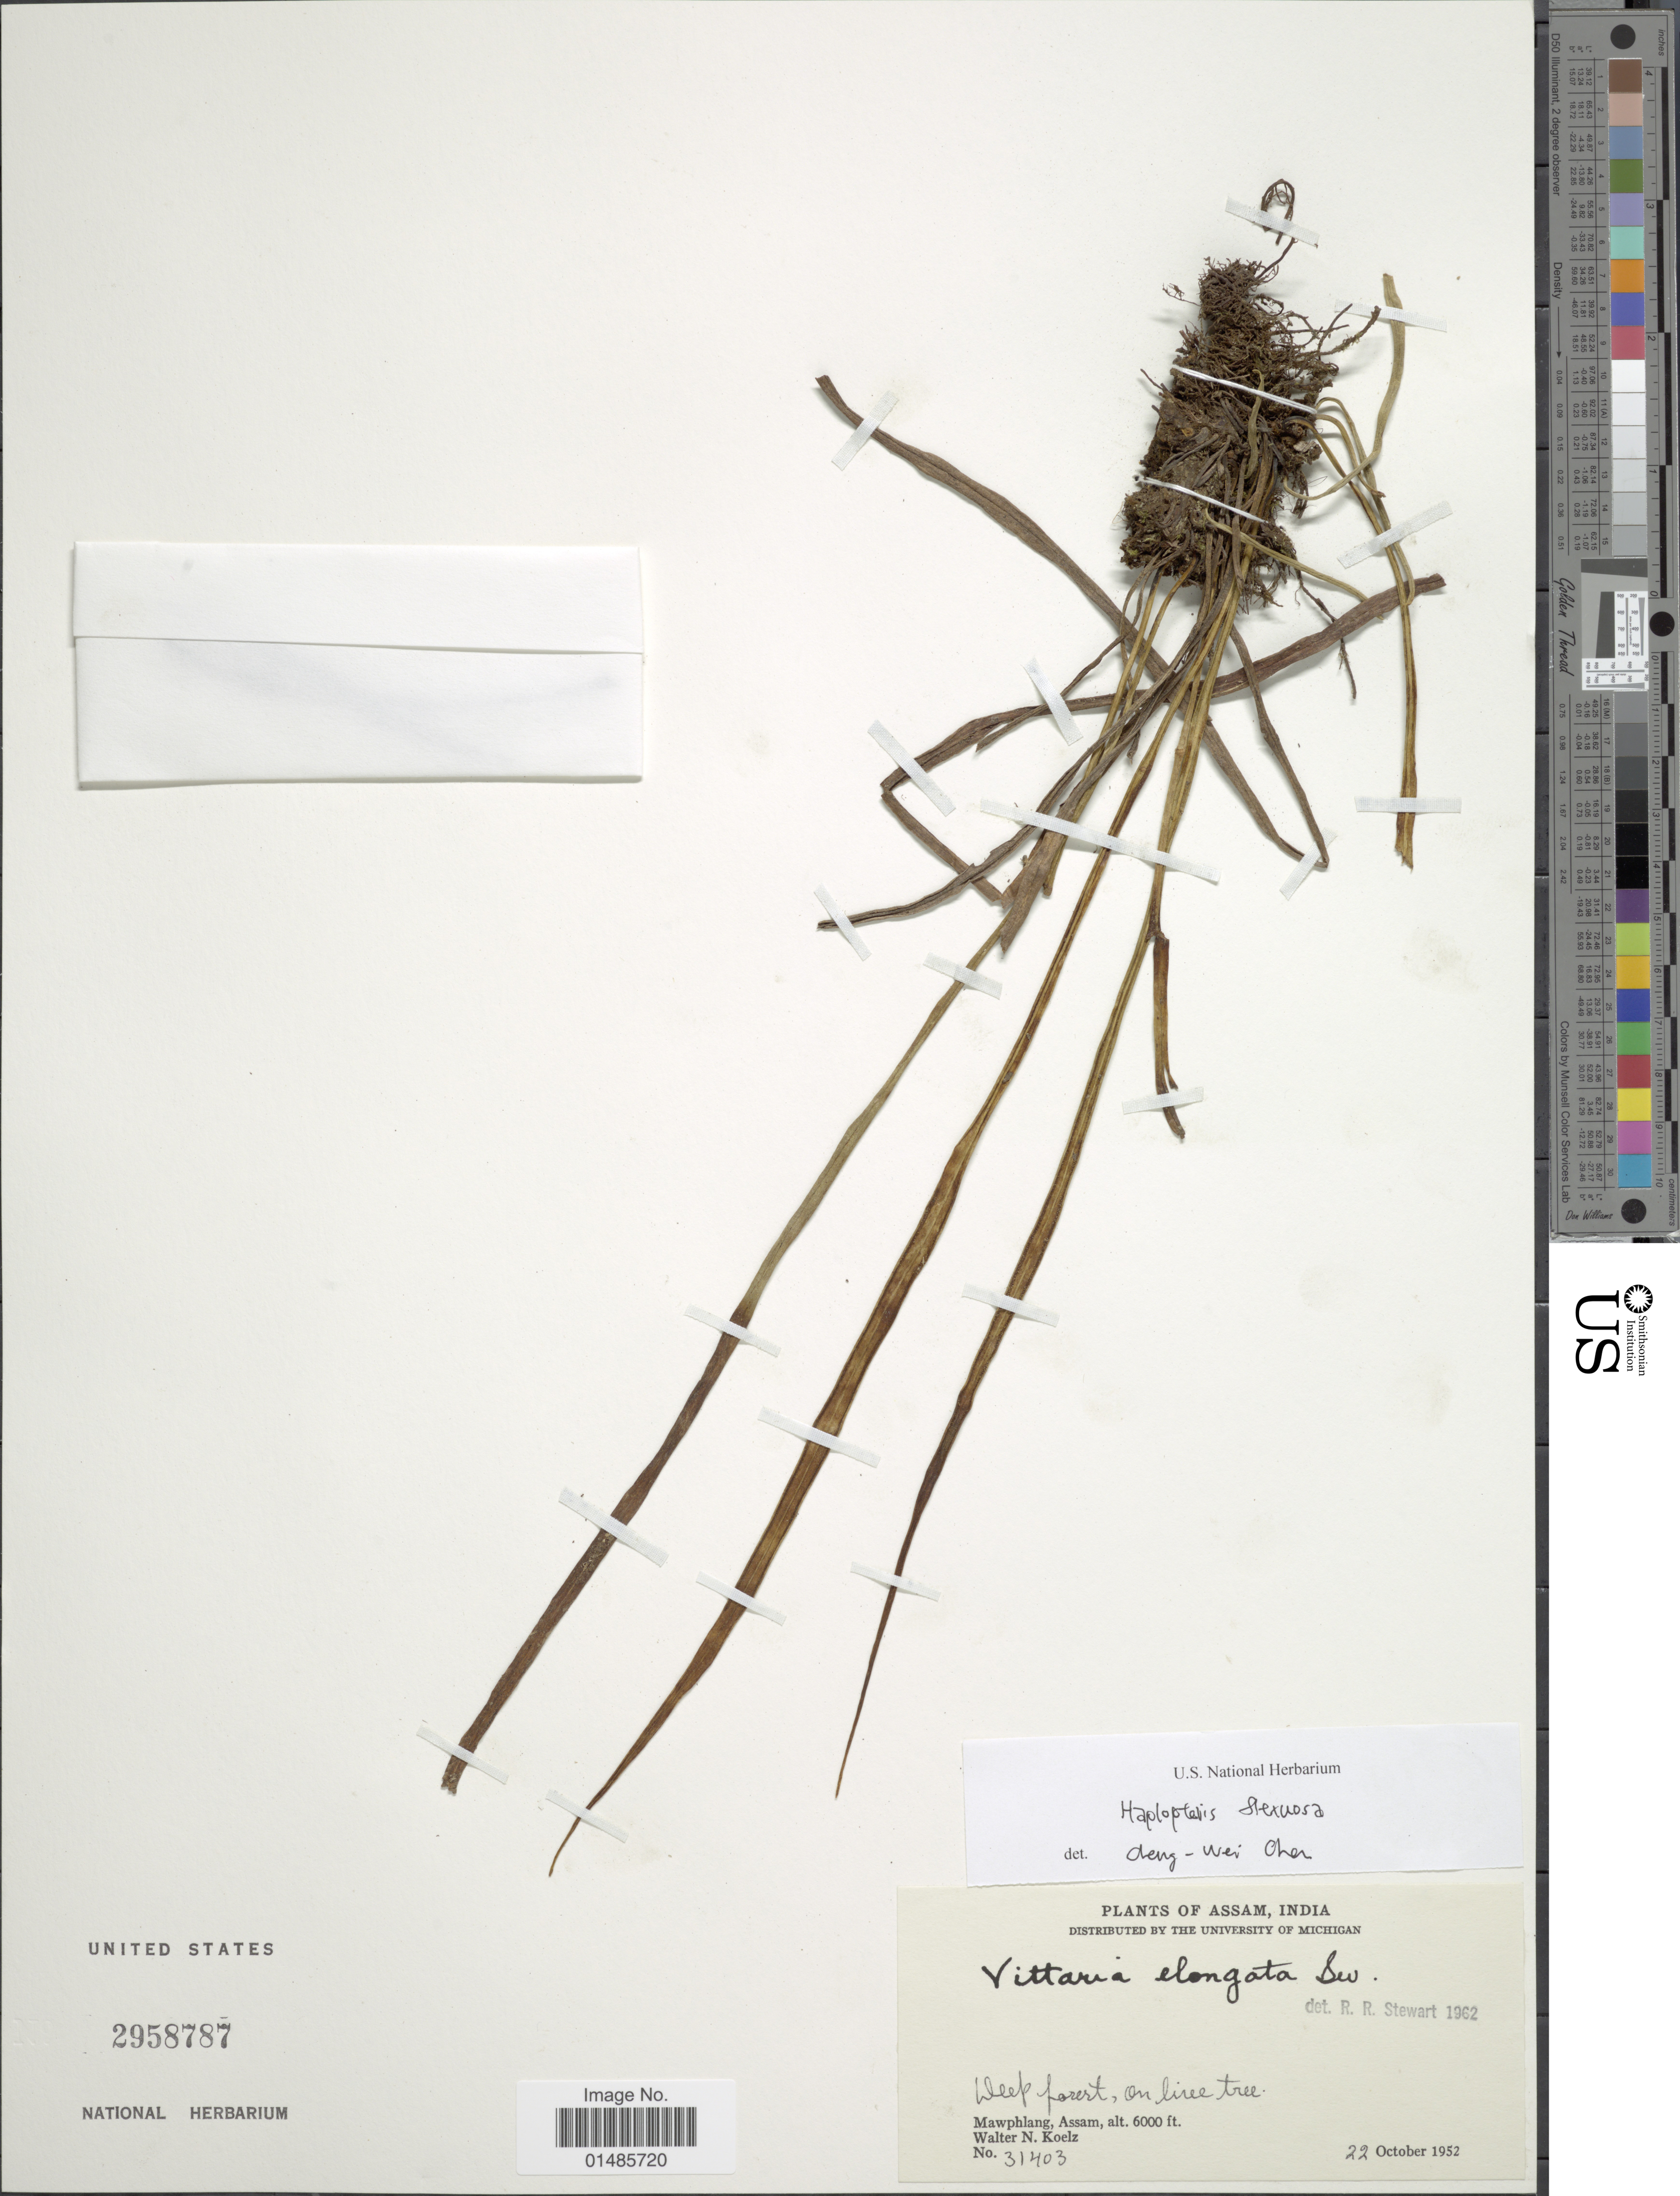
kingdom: Plantae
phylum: Tracheophyta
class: Polypodiopsida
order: Polypodiales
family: Pteridaceae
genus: Haplopteris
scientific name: Haplopteris flexuosa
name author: (Fée) E.H. Crane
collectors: W. N. Koelz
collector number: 31403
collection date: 1952-10-22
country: India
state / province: Assam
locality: Mawphlang.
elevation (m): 1829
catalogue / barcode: US 2958787